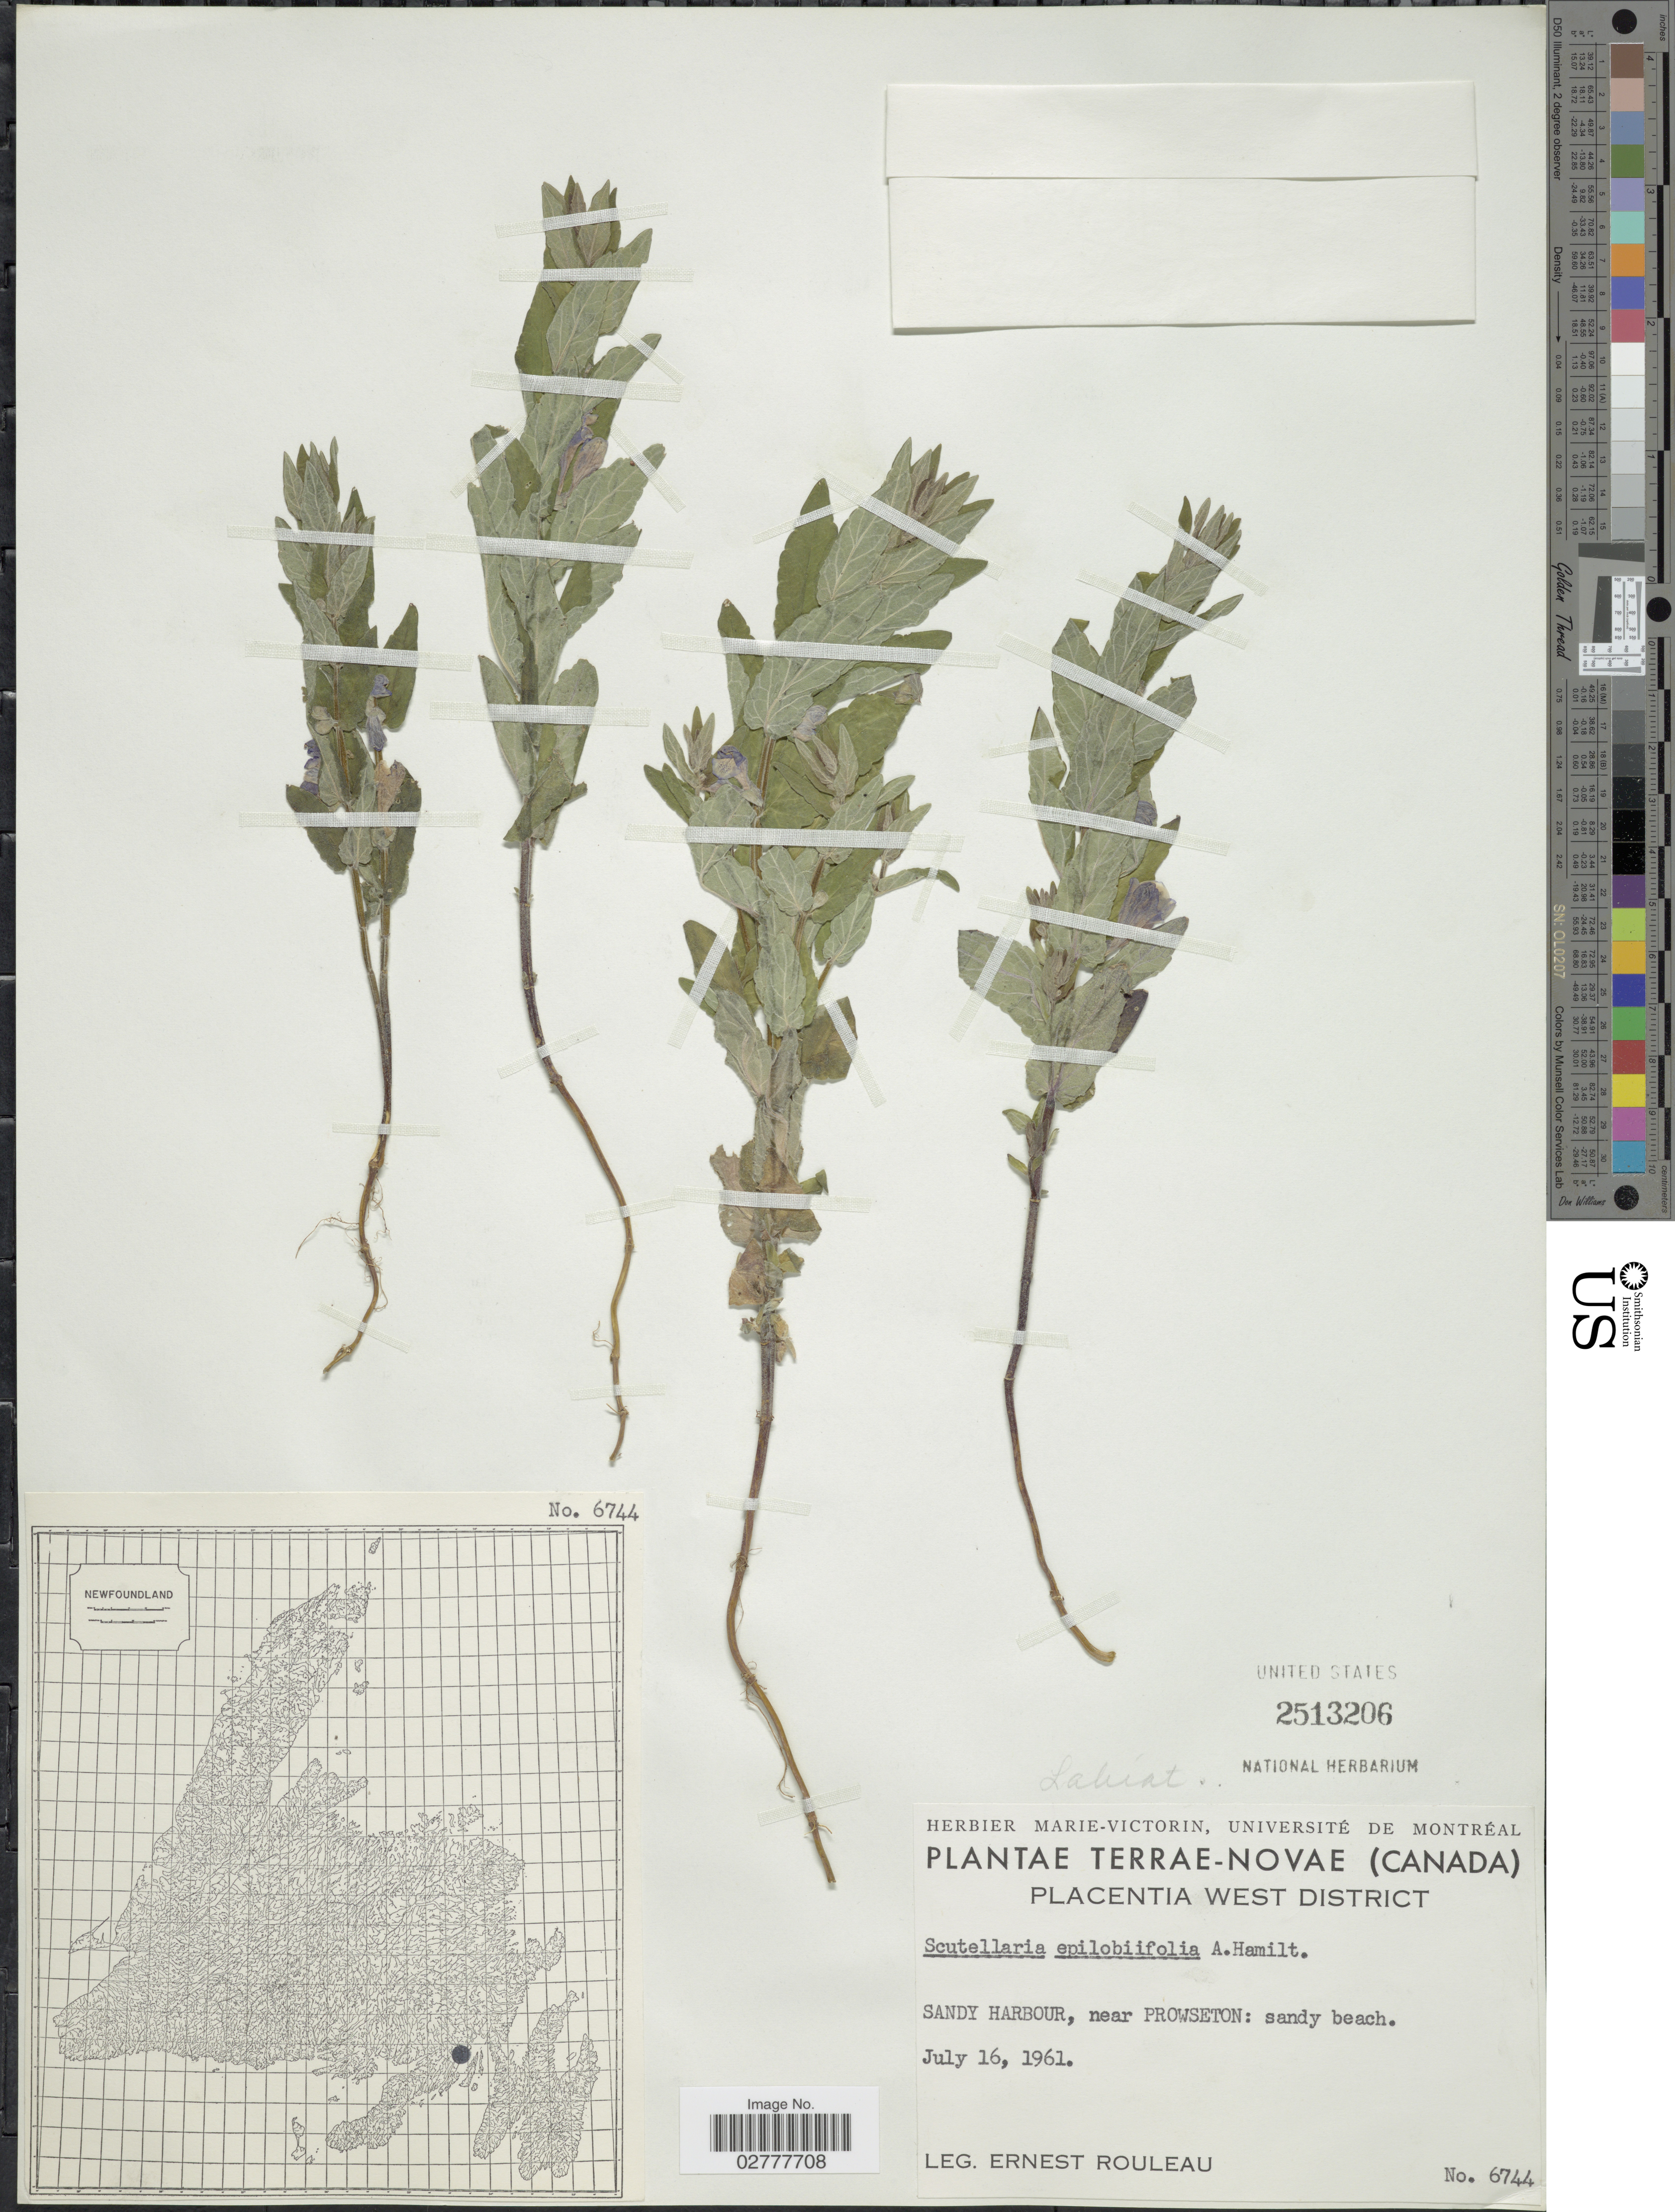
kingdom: Plantae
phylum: Tracheophyta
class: Magnoliopsida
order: Lamiales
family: Lamiaceae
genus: Scutellaria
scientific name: Scutellaria epilobiifolia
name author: A. Ham.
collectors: J. Rouleau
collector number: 6744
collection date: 1961-07-16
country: Canada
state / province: Newfoundland and Labrador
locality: Terrae-Novae, Placentia West District, Sandy Harbour, near Prowseton.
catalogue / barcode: US 2513206